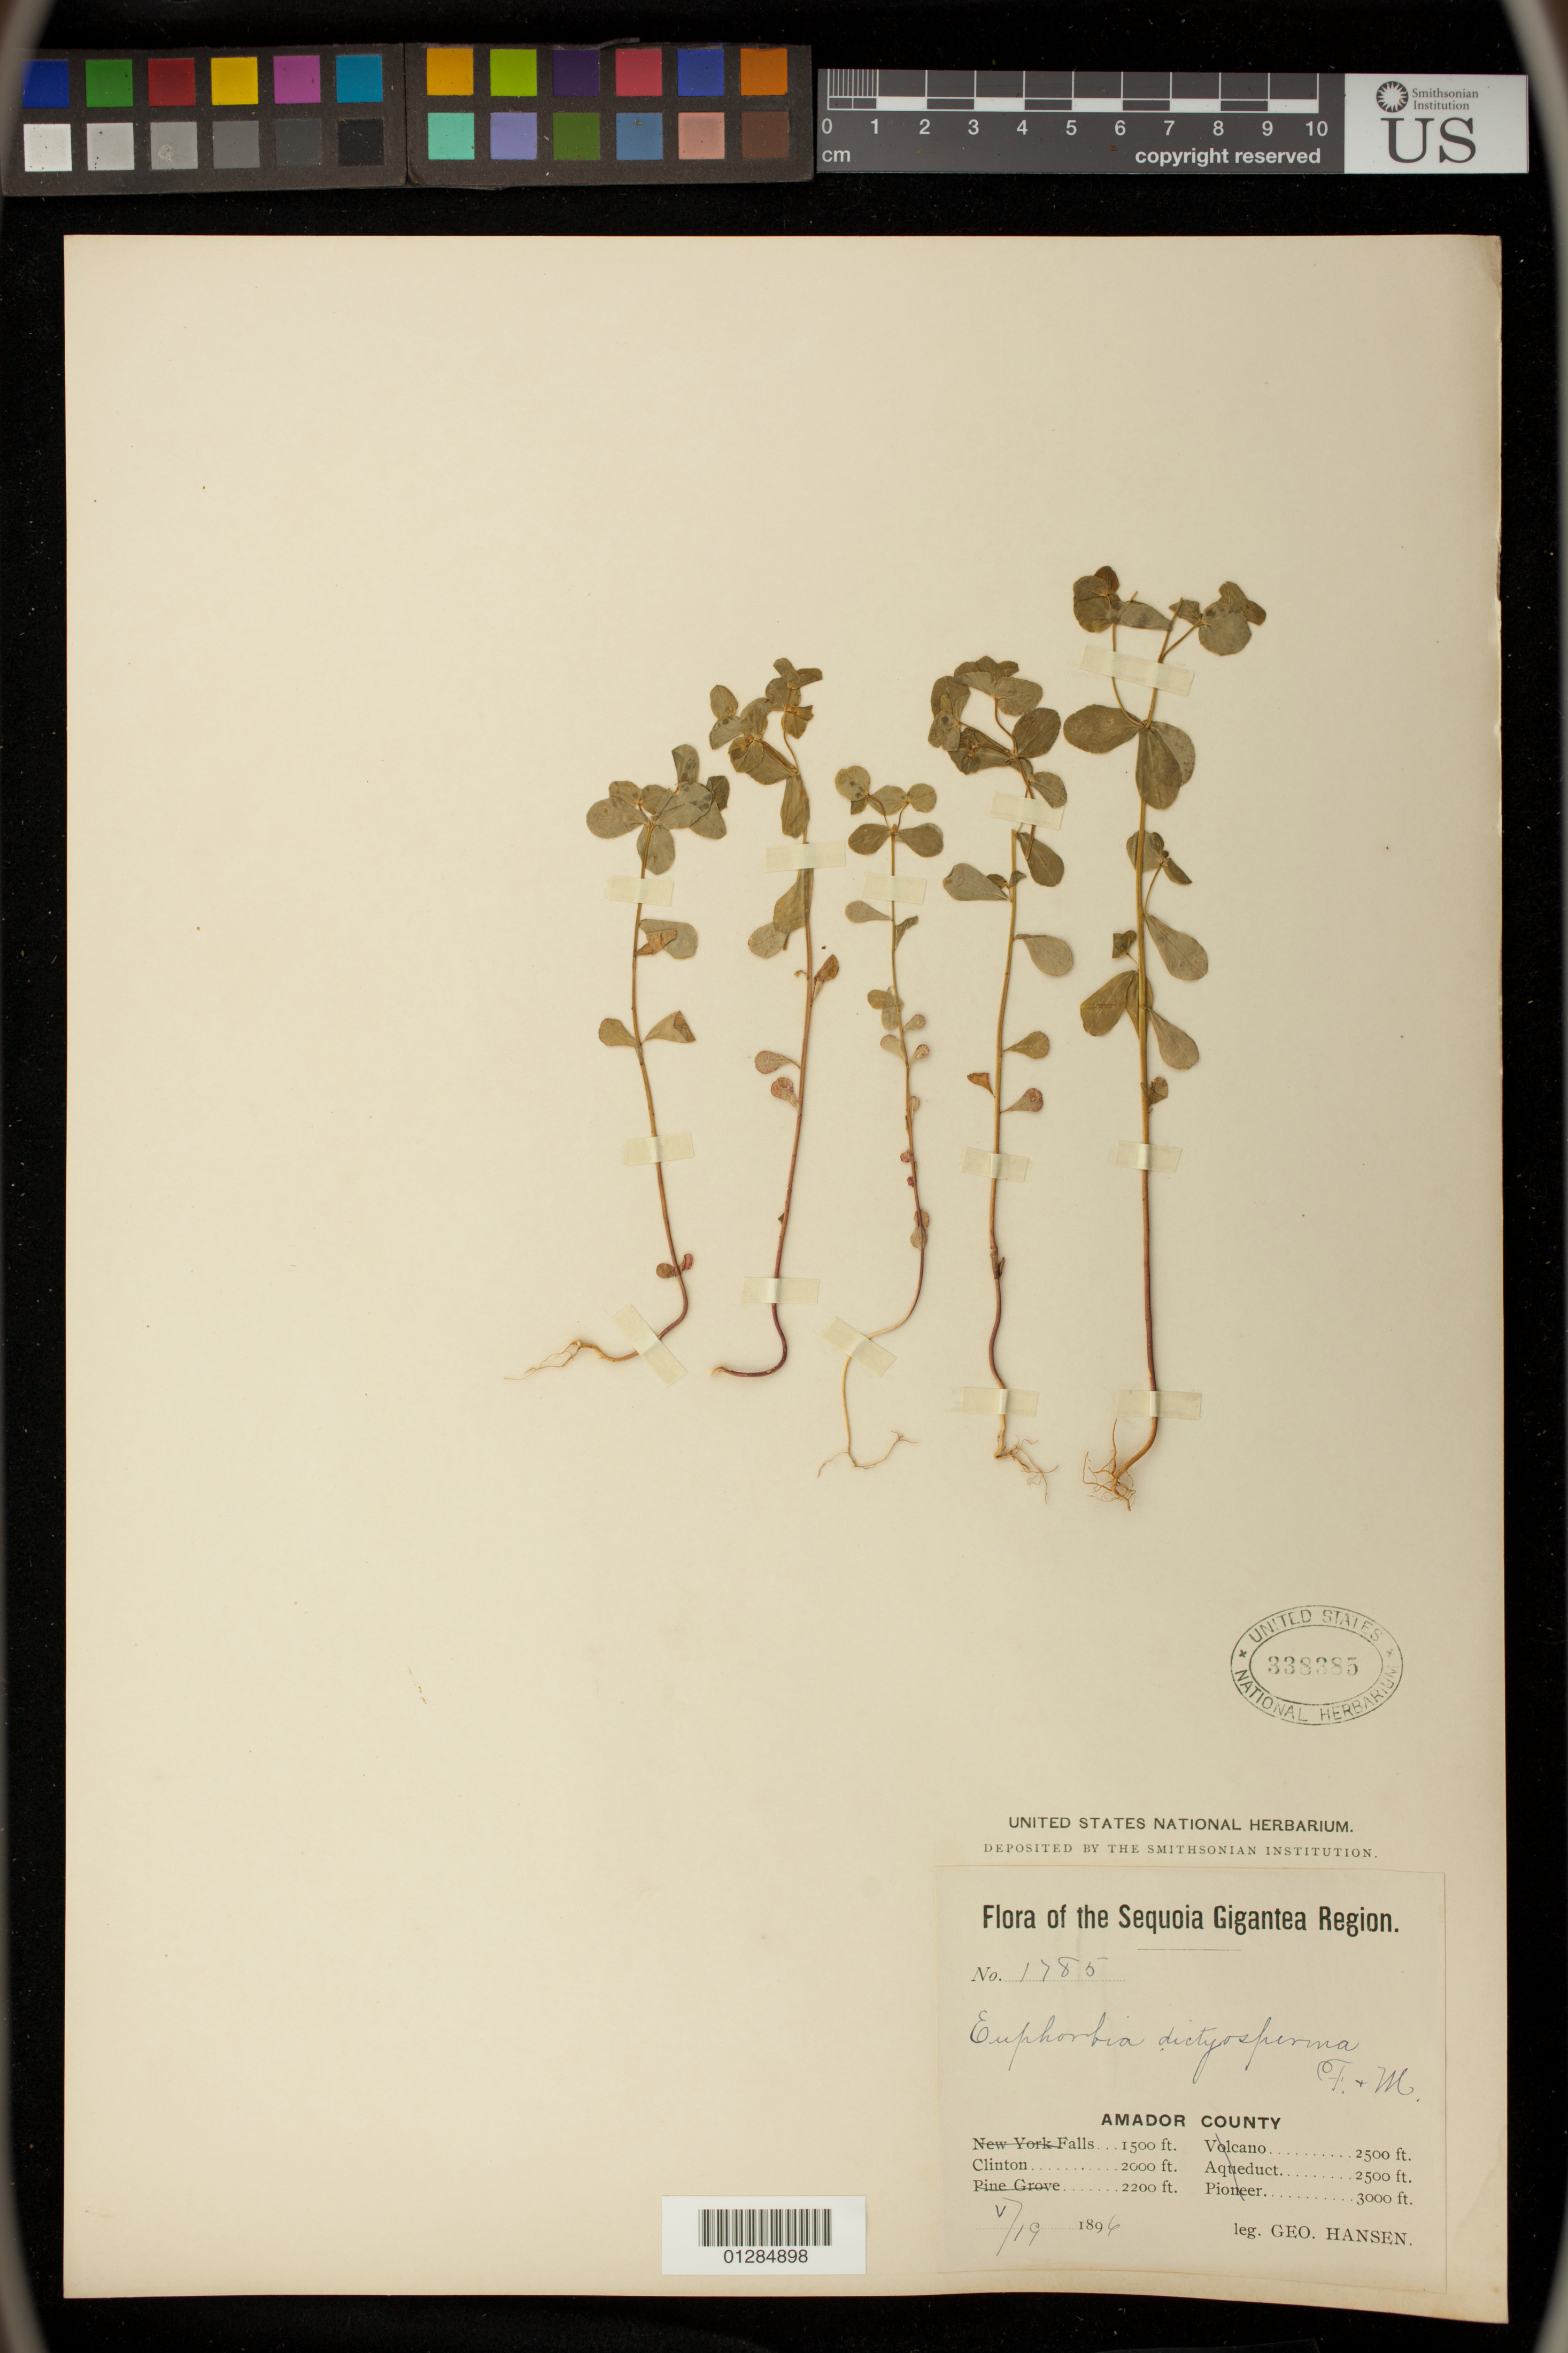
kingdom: Plantae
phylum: Tracheophyta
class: Magnoliopsida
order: Malpighiales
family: Euphorbiaceae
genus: Euphorbia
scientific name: Euphorbia spathulata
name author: Lam.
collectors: G. Hansen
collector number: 1785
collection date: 1896-05-19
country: United States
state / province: California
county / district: Amador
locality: Clinton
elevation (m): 610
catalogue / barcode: US 338385